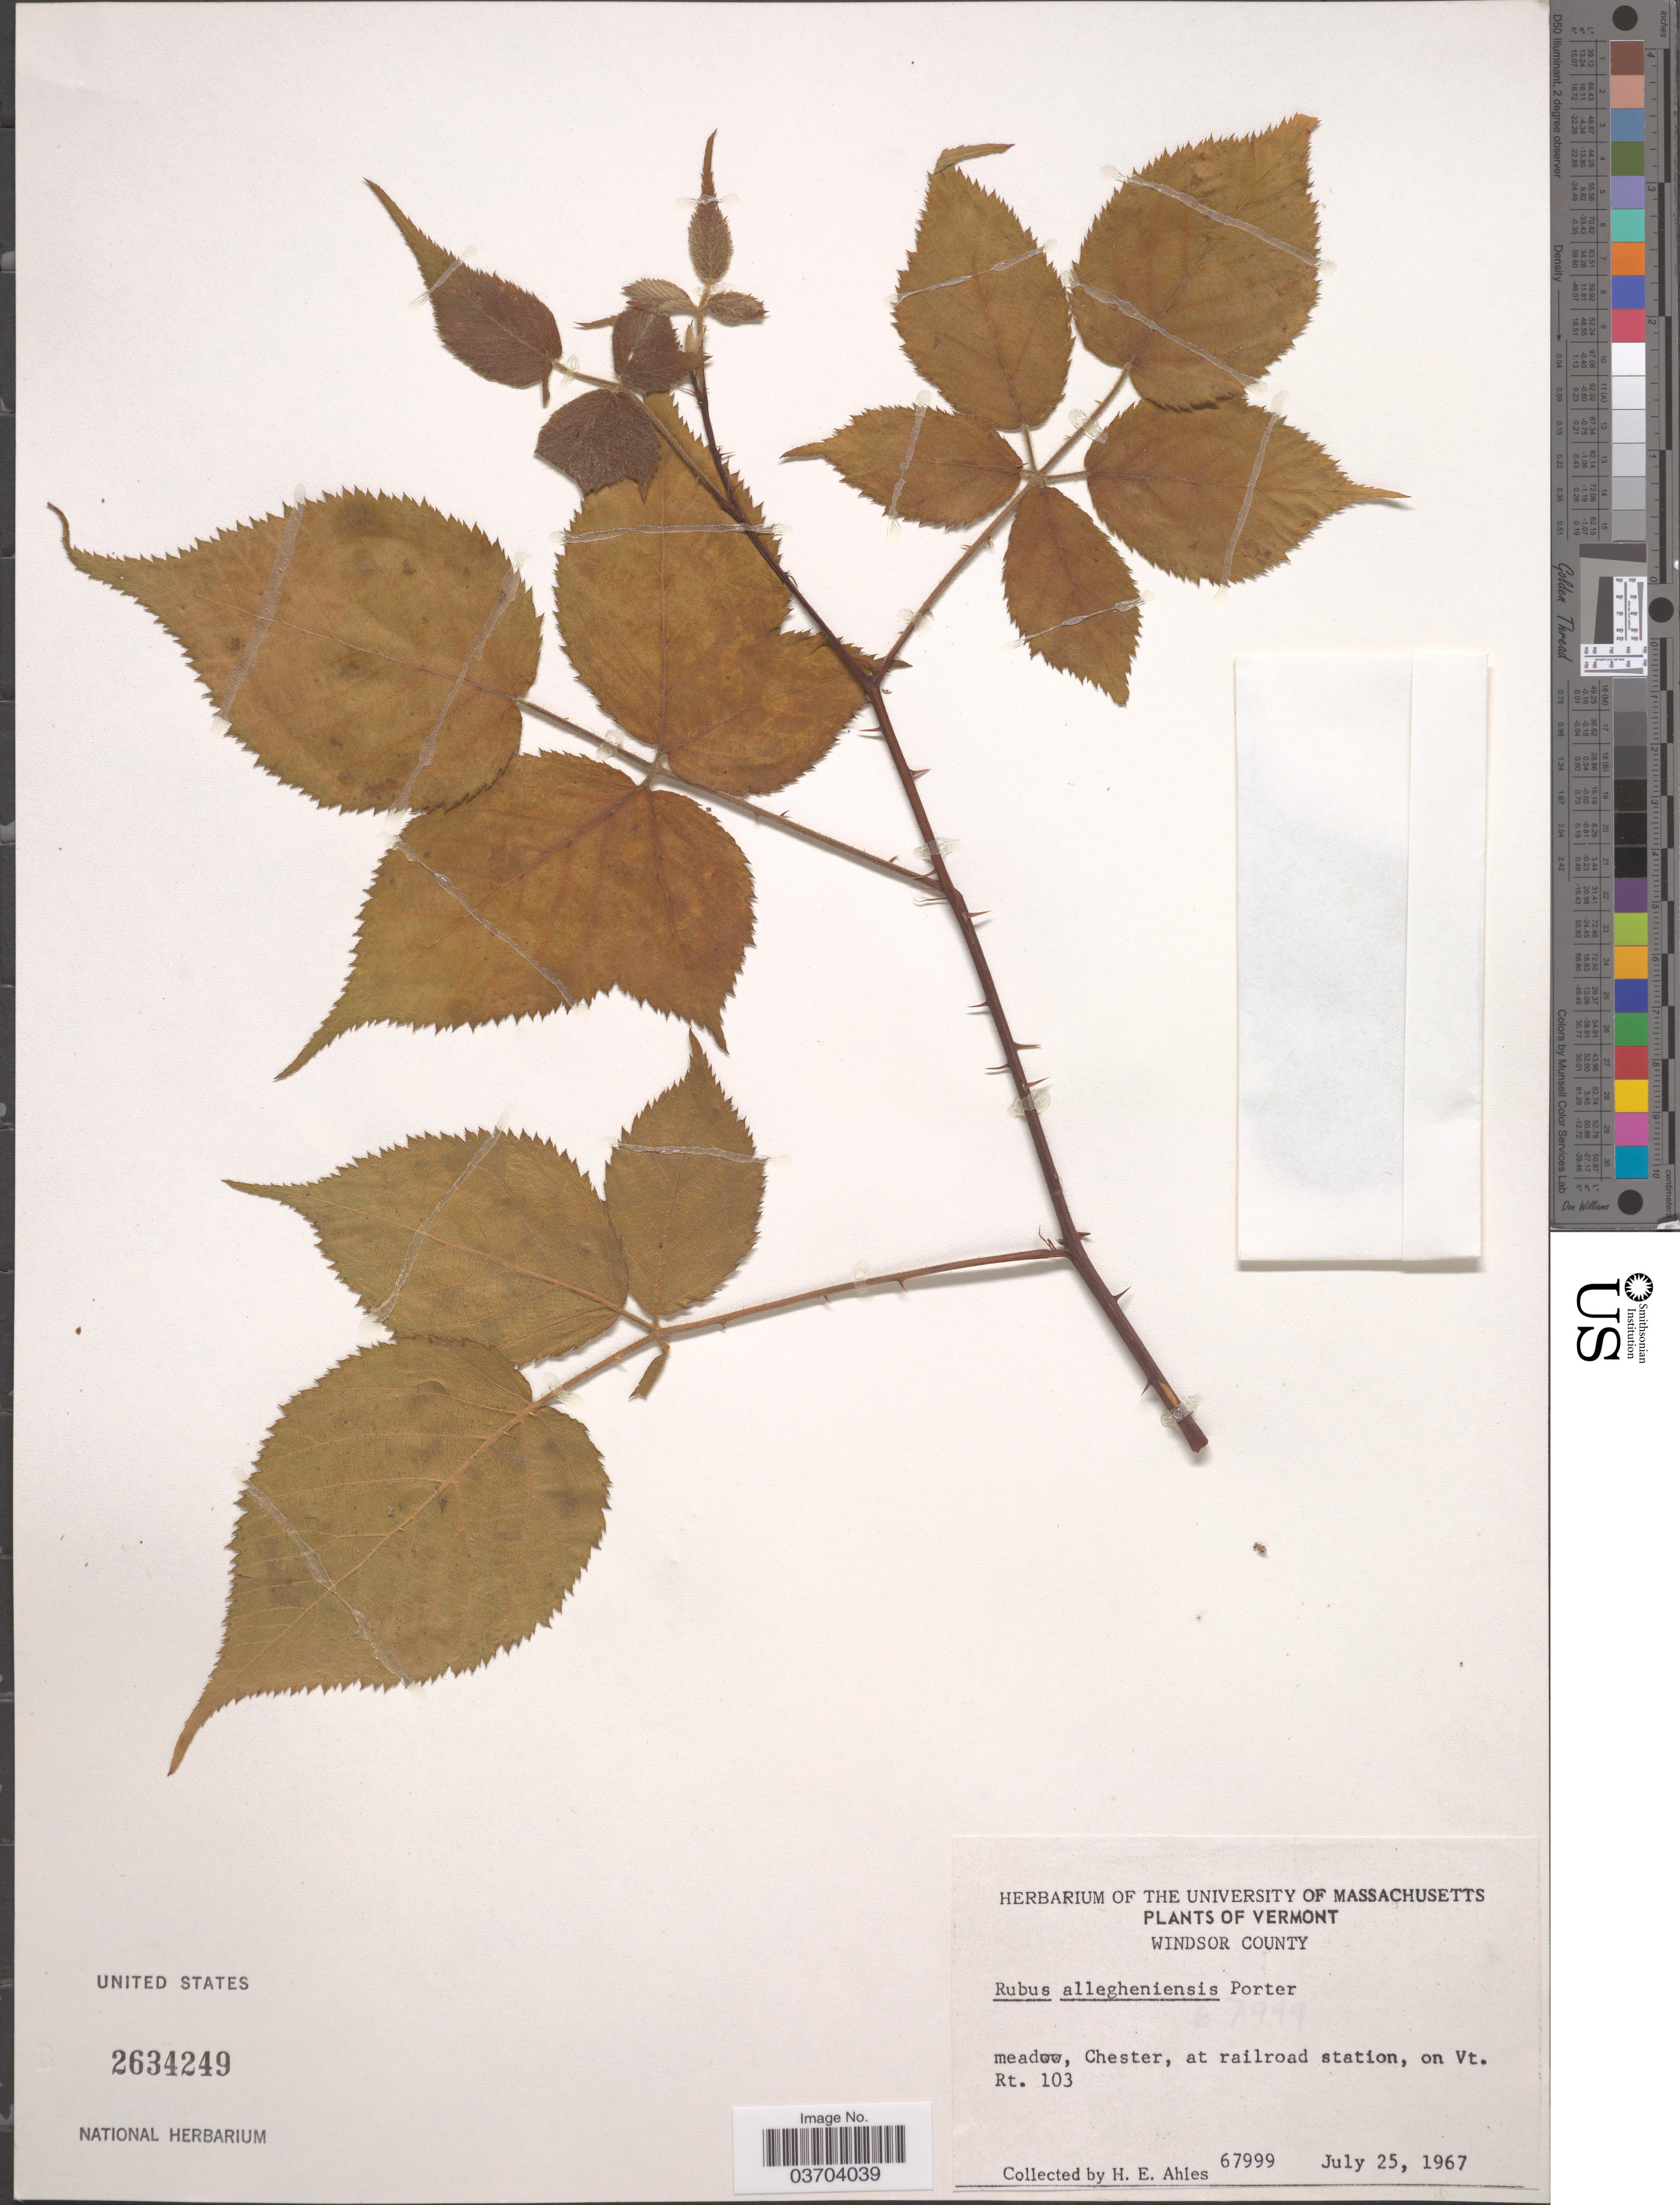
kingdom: Plantae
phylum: Tracheophyta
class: Magnoliopsida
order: Rosales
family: Rosaceae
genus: Rubus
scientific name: Rubus allegheniensis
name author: Porter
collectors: H. E. Ahles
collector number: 67999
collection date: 1967-07-25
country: United States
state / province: Vermont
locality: Windsor County. Meadow, Chester, at railroad station, on Vt. Rt. 103.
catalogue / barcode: US 2634249